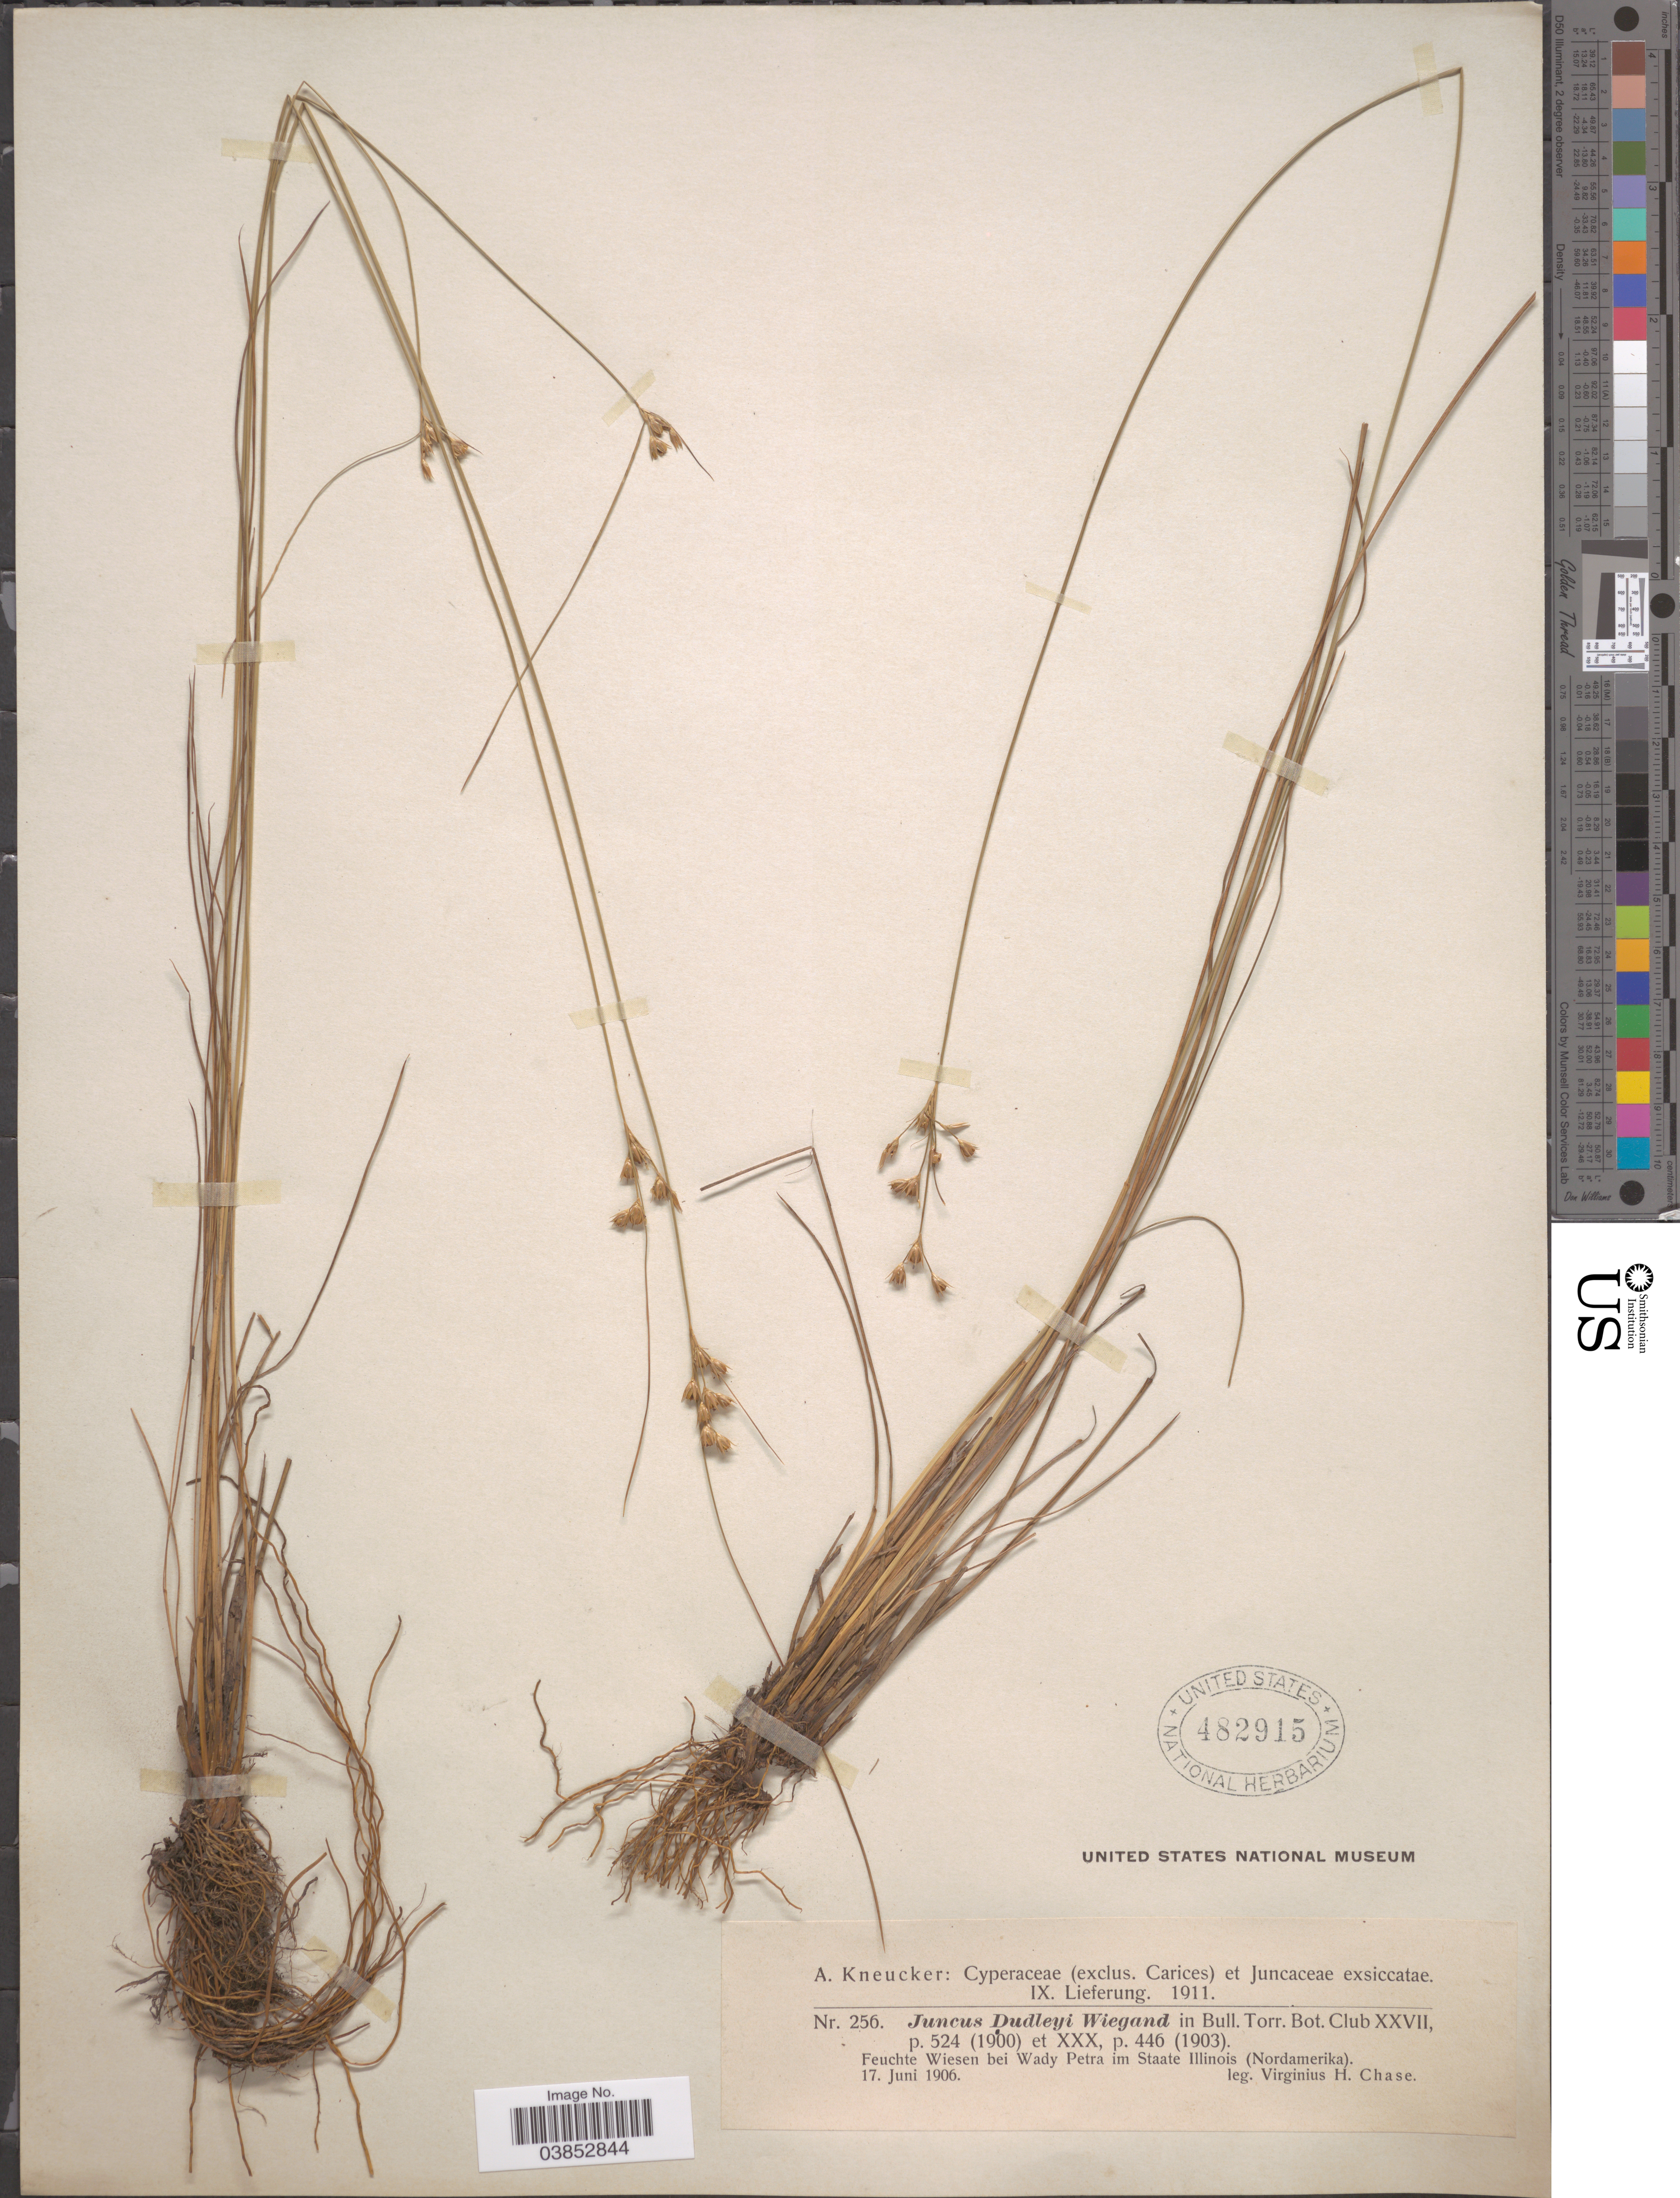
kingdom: Plantae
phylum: Tracheophyta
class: Liliopsida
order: Poales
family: Juncaceae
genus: Juncus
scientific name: Juncus dudleyi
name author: Wiegand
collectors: V. H. Chase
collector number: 256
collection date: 1906-06-17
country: United States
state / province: Illinois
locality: Feuchte Wiesen bei Wady Petra.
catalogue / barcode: US 482915